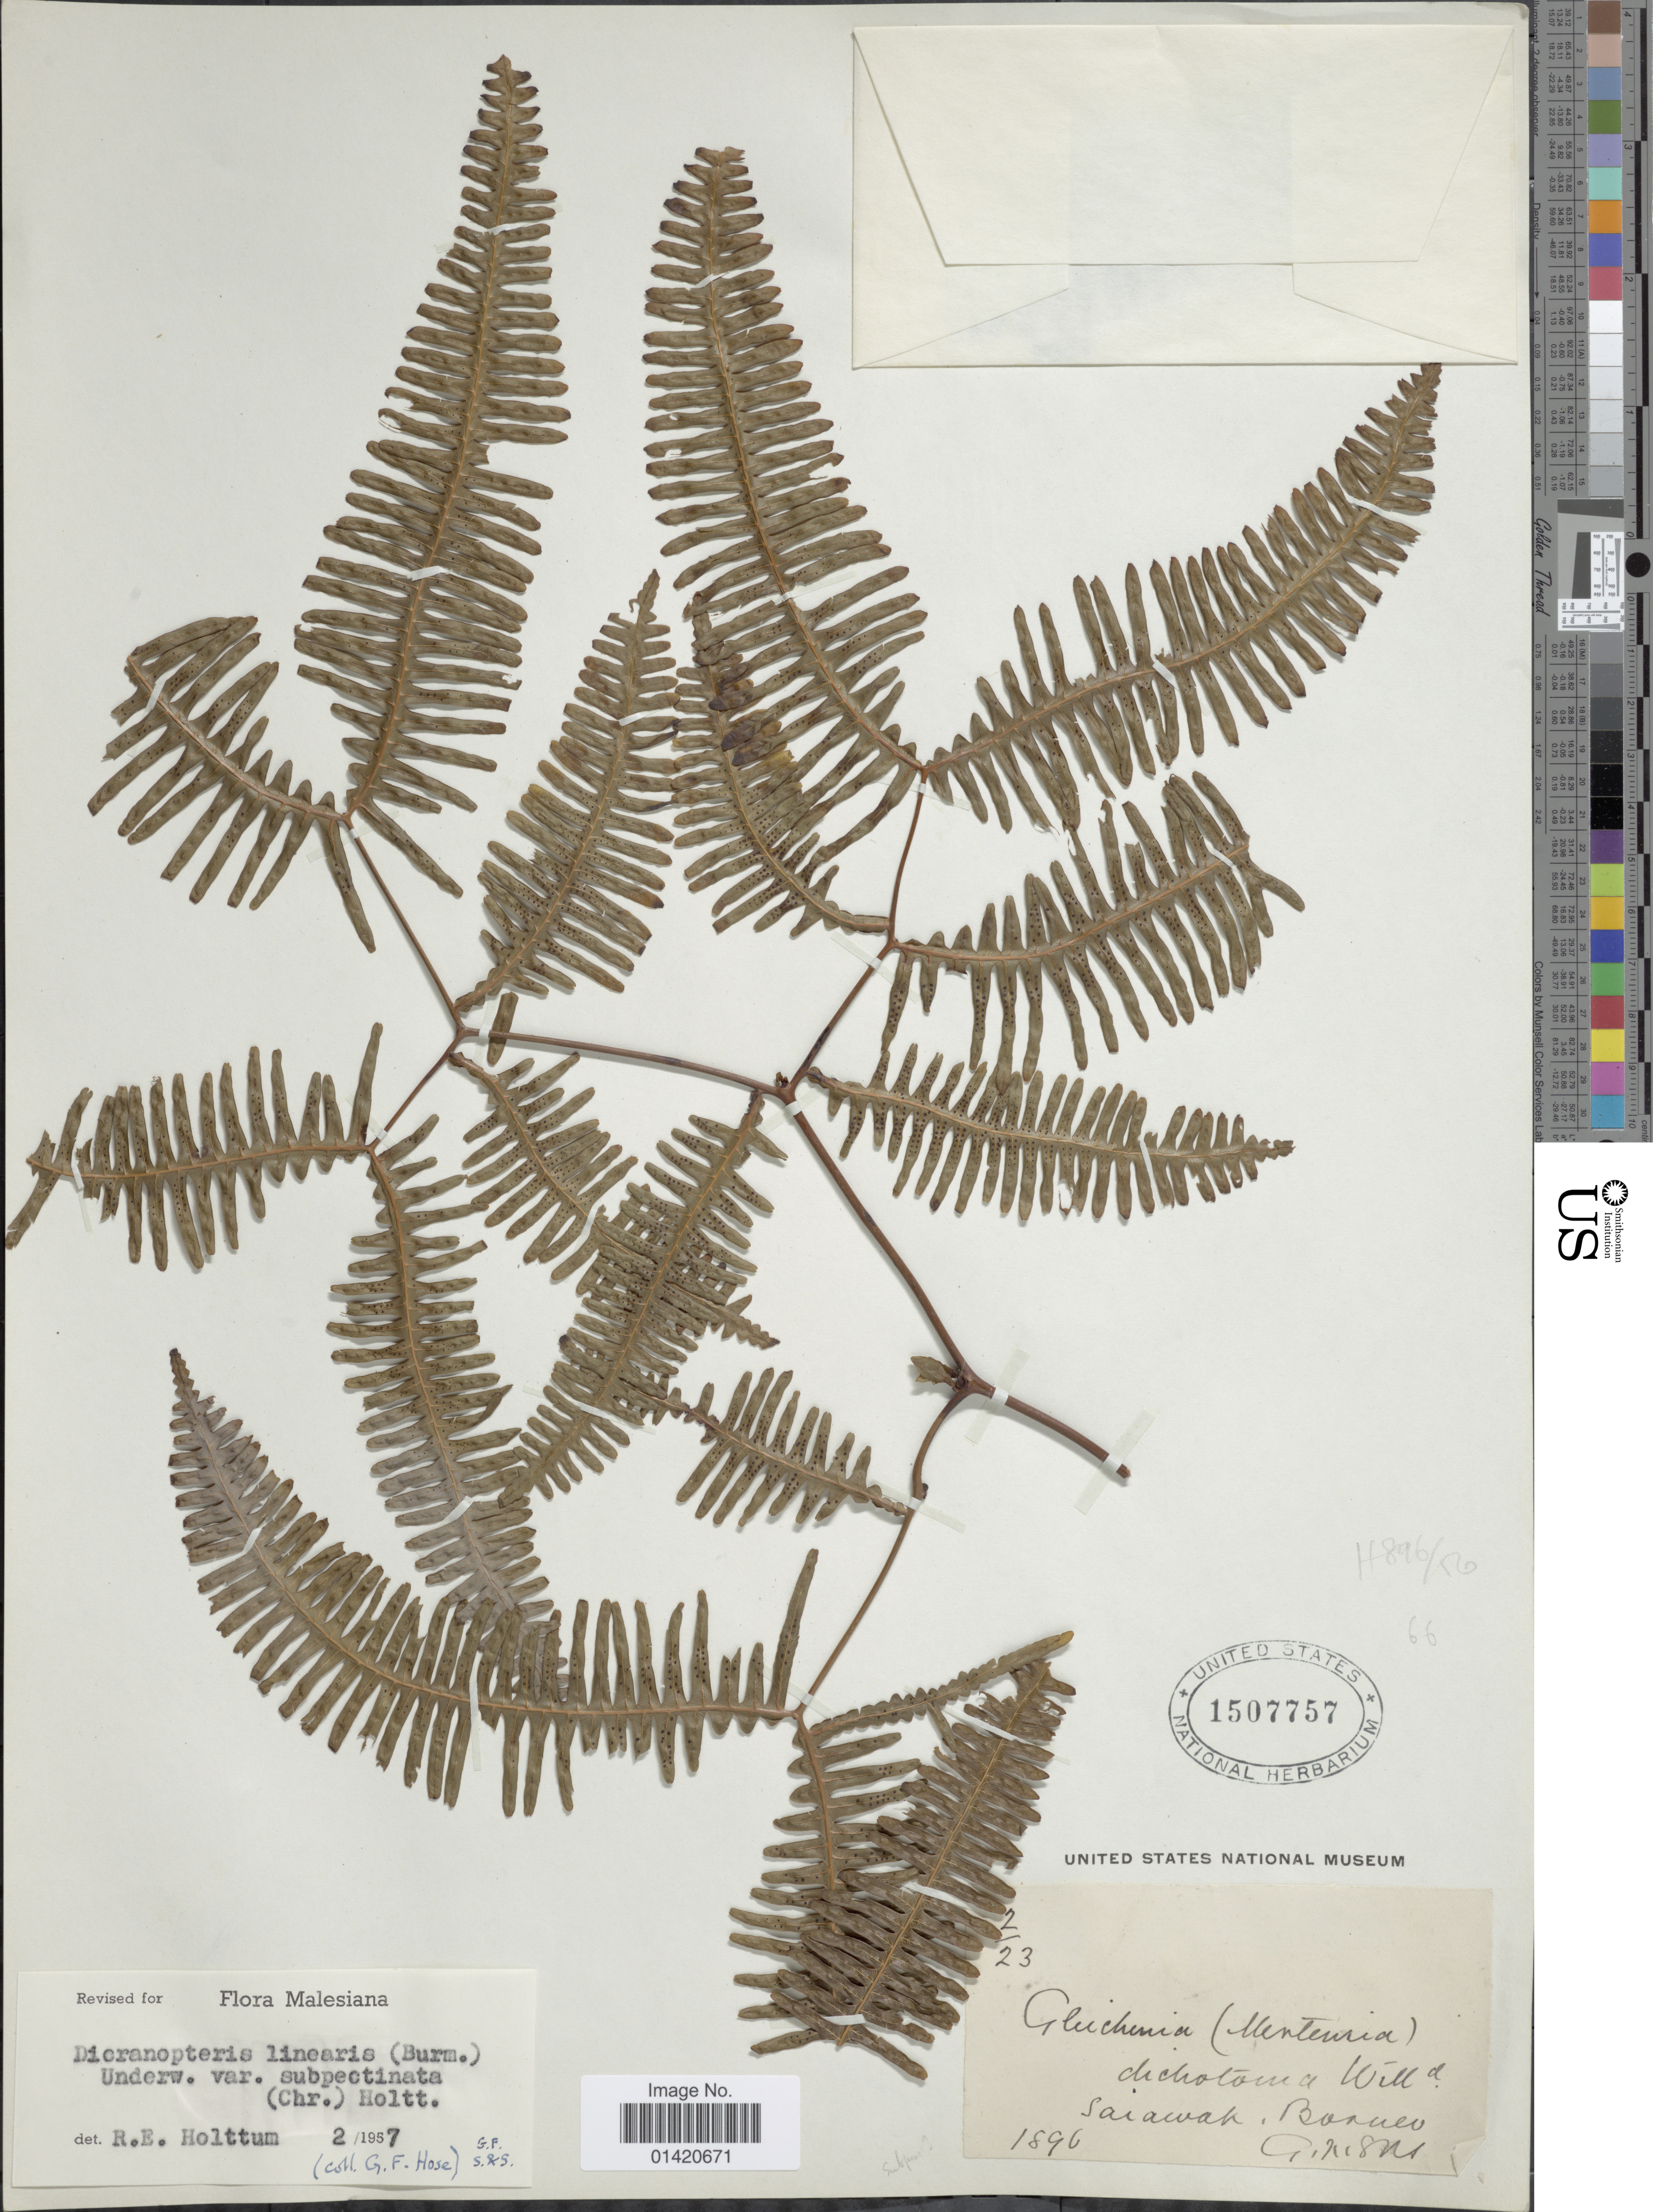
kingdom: Plantae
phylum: Tracheophyta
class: Polypodiopsida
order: Gleicheniales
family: Gleicheniaceae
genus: Dicranopteris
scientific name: Dicranopteris linearis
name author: (Burm. f.) Underw.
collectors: G. Hose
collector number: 23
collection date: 1896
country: Malaysia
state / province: Sarawak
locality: Borneo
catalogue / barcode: US 1507757